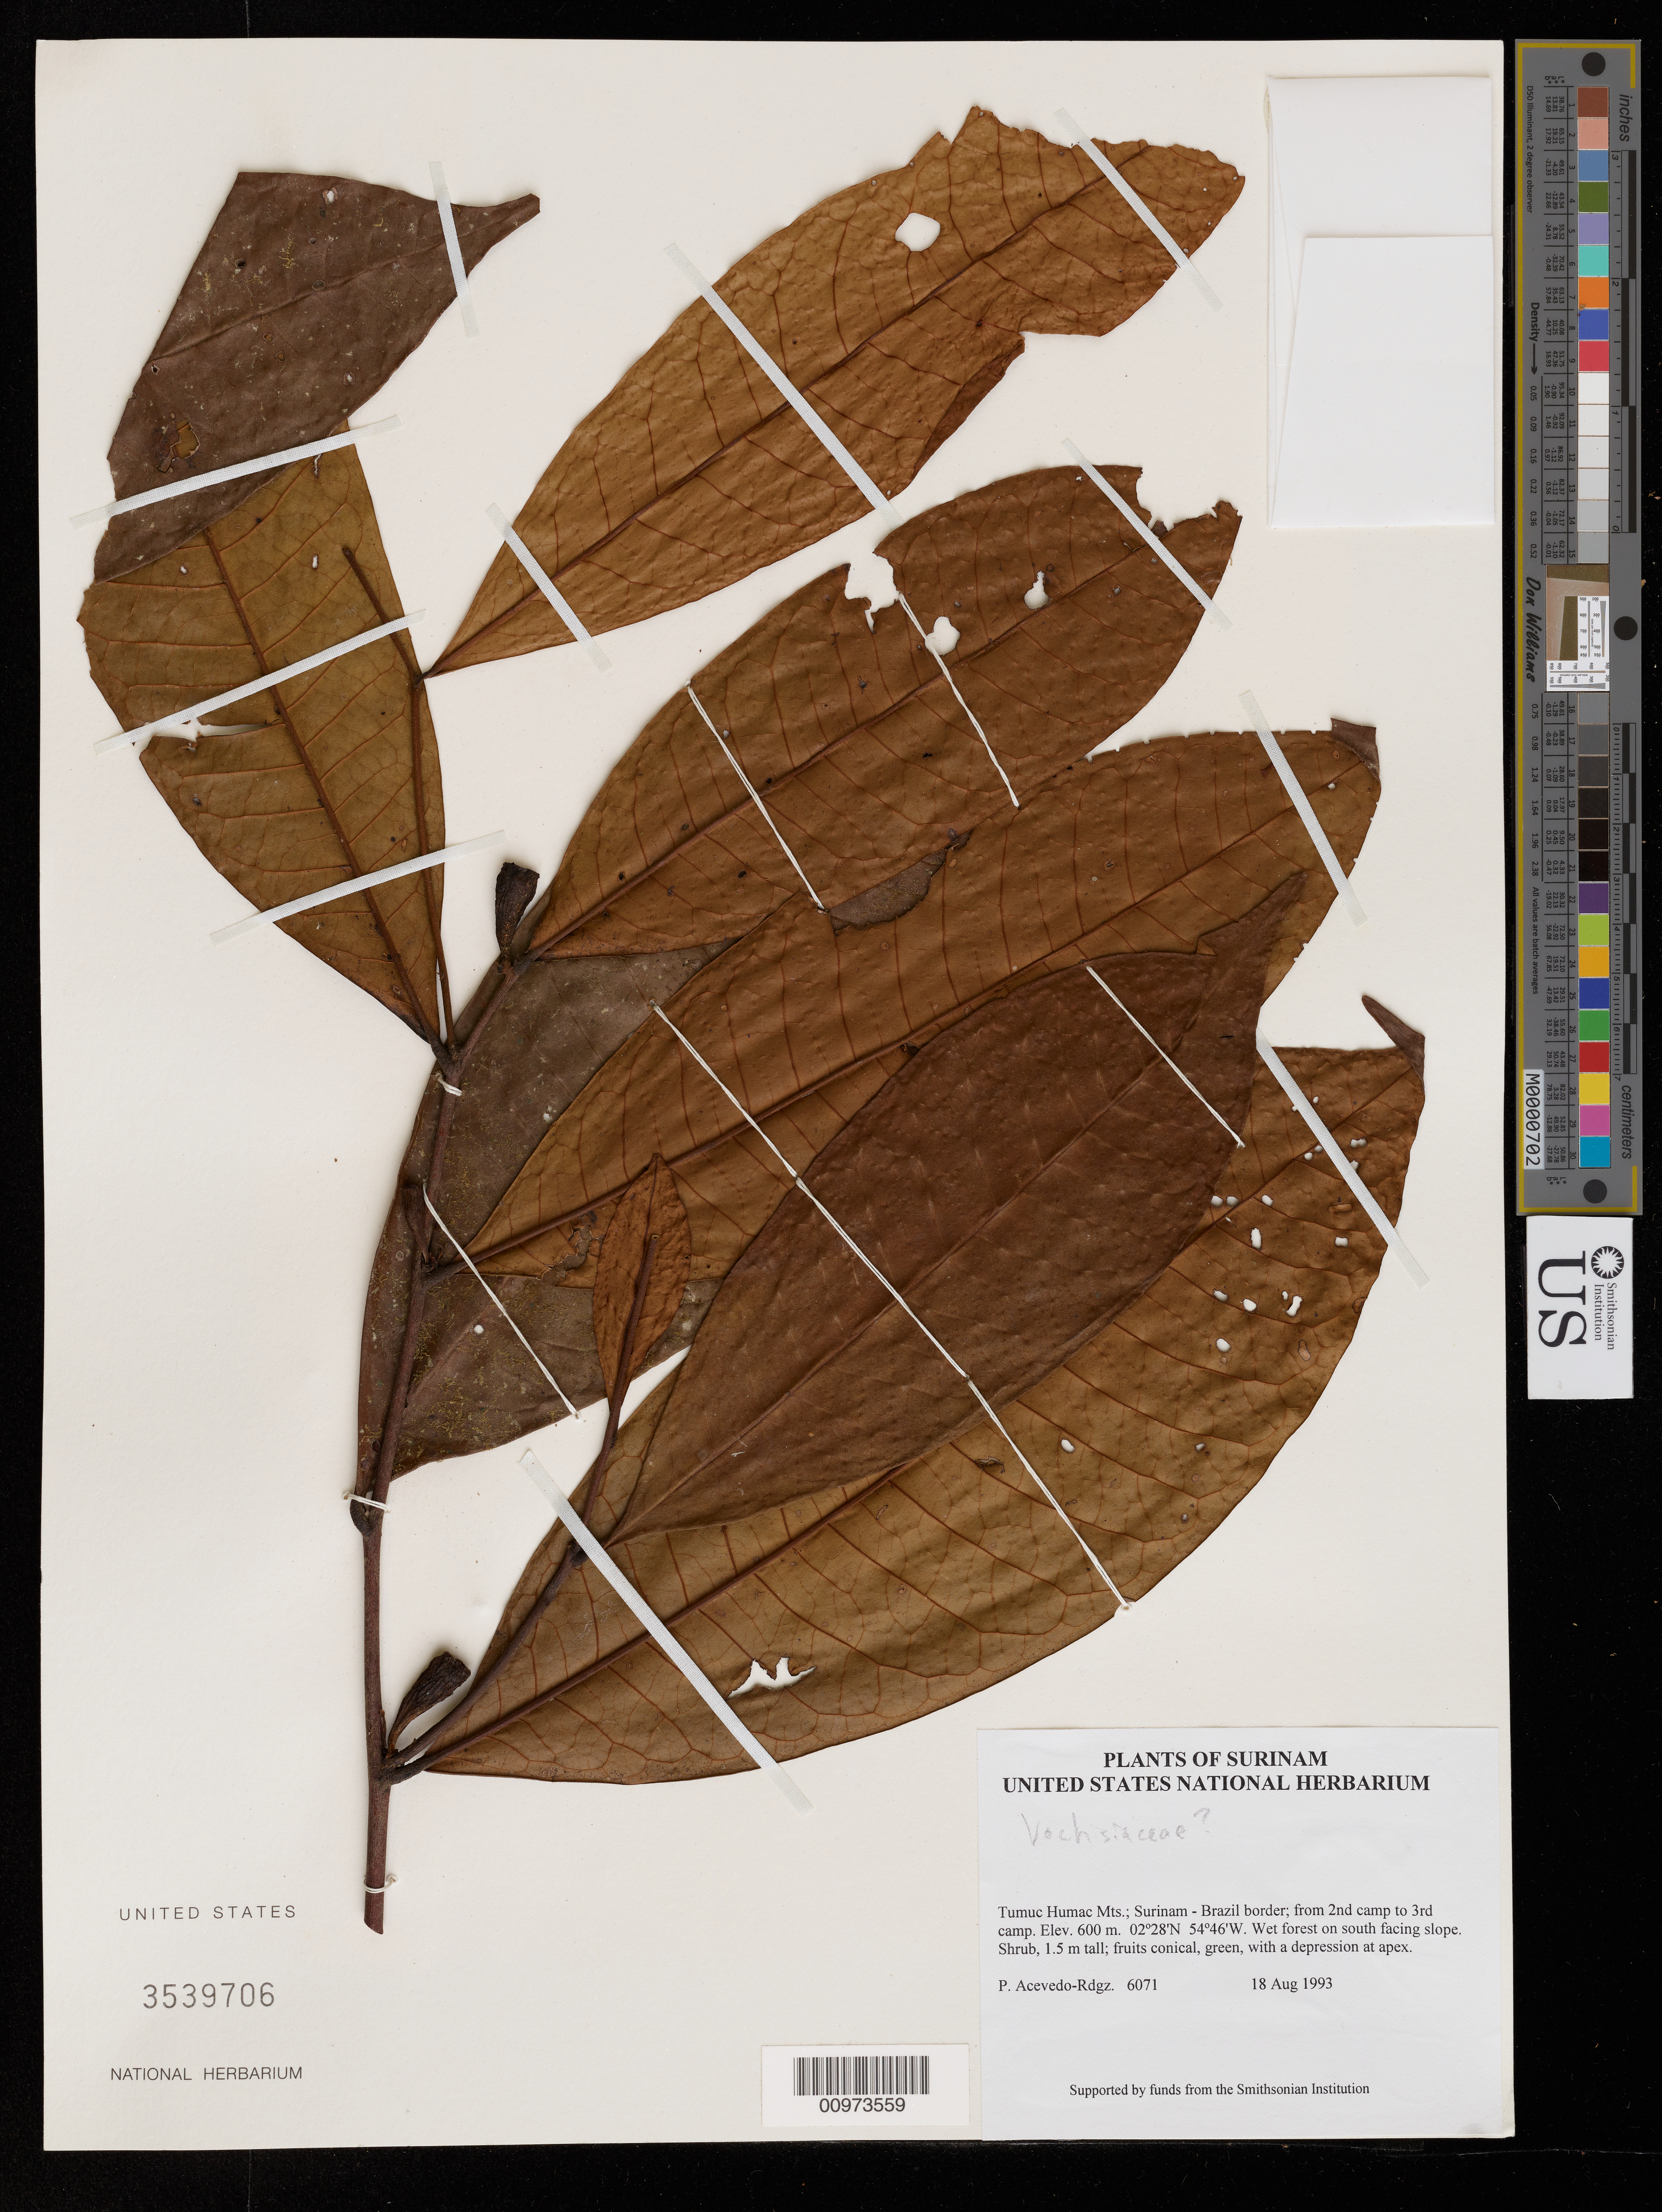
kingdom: Plantae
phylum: Tracheophyta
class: Magnoliopsida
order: Myrtales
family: Vochysiaceae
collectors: P. Acevedo-Rodr.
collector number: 6071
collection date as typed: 18 Aug 1993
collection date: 1993-08-18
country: Suriname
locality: Tumuc Humac Mts.; Surinam - Brazil border; from 2nd camp to 3rd camp.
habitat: Wet forest on south facing slope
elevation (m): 600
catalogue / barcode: US 3539706